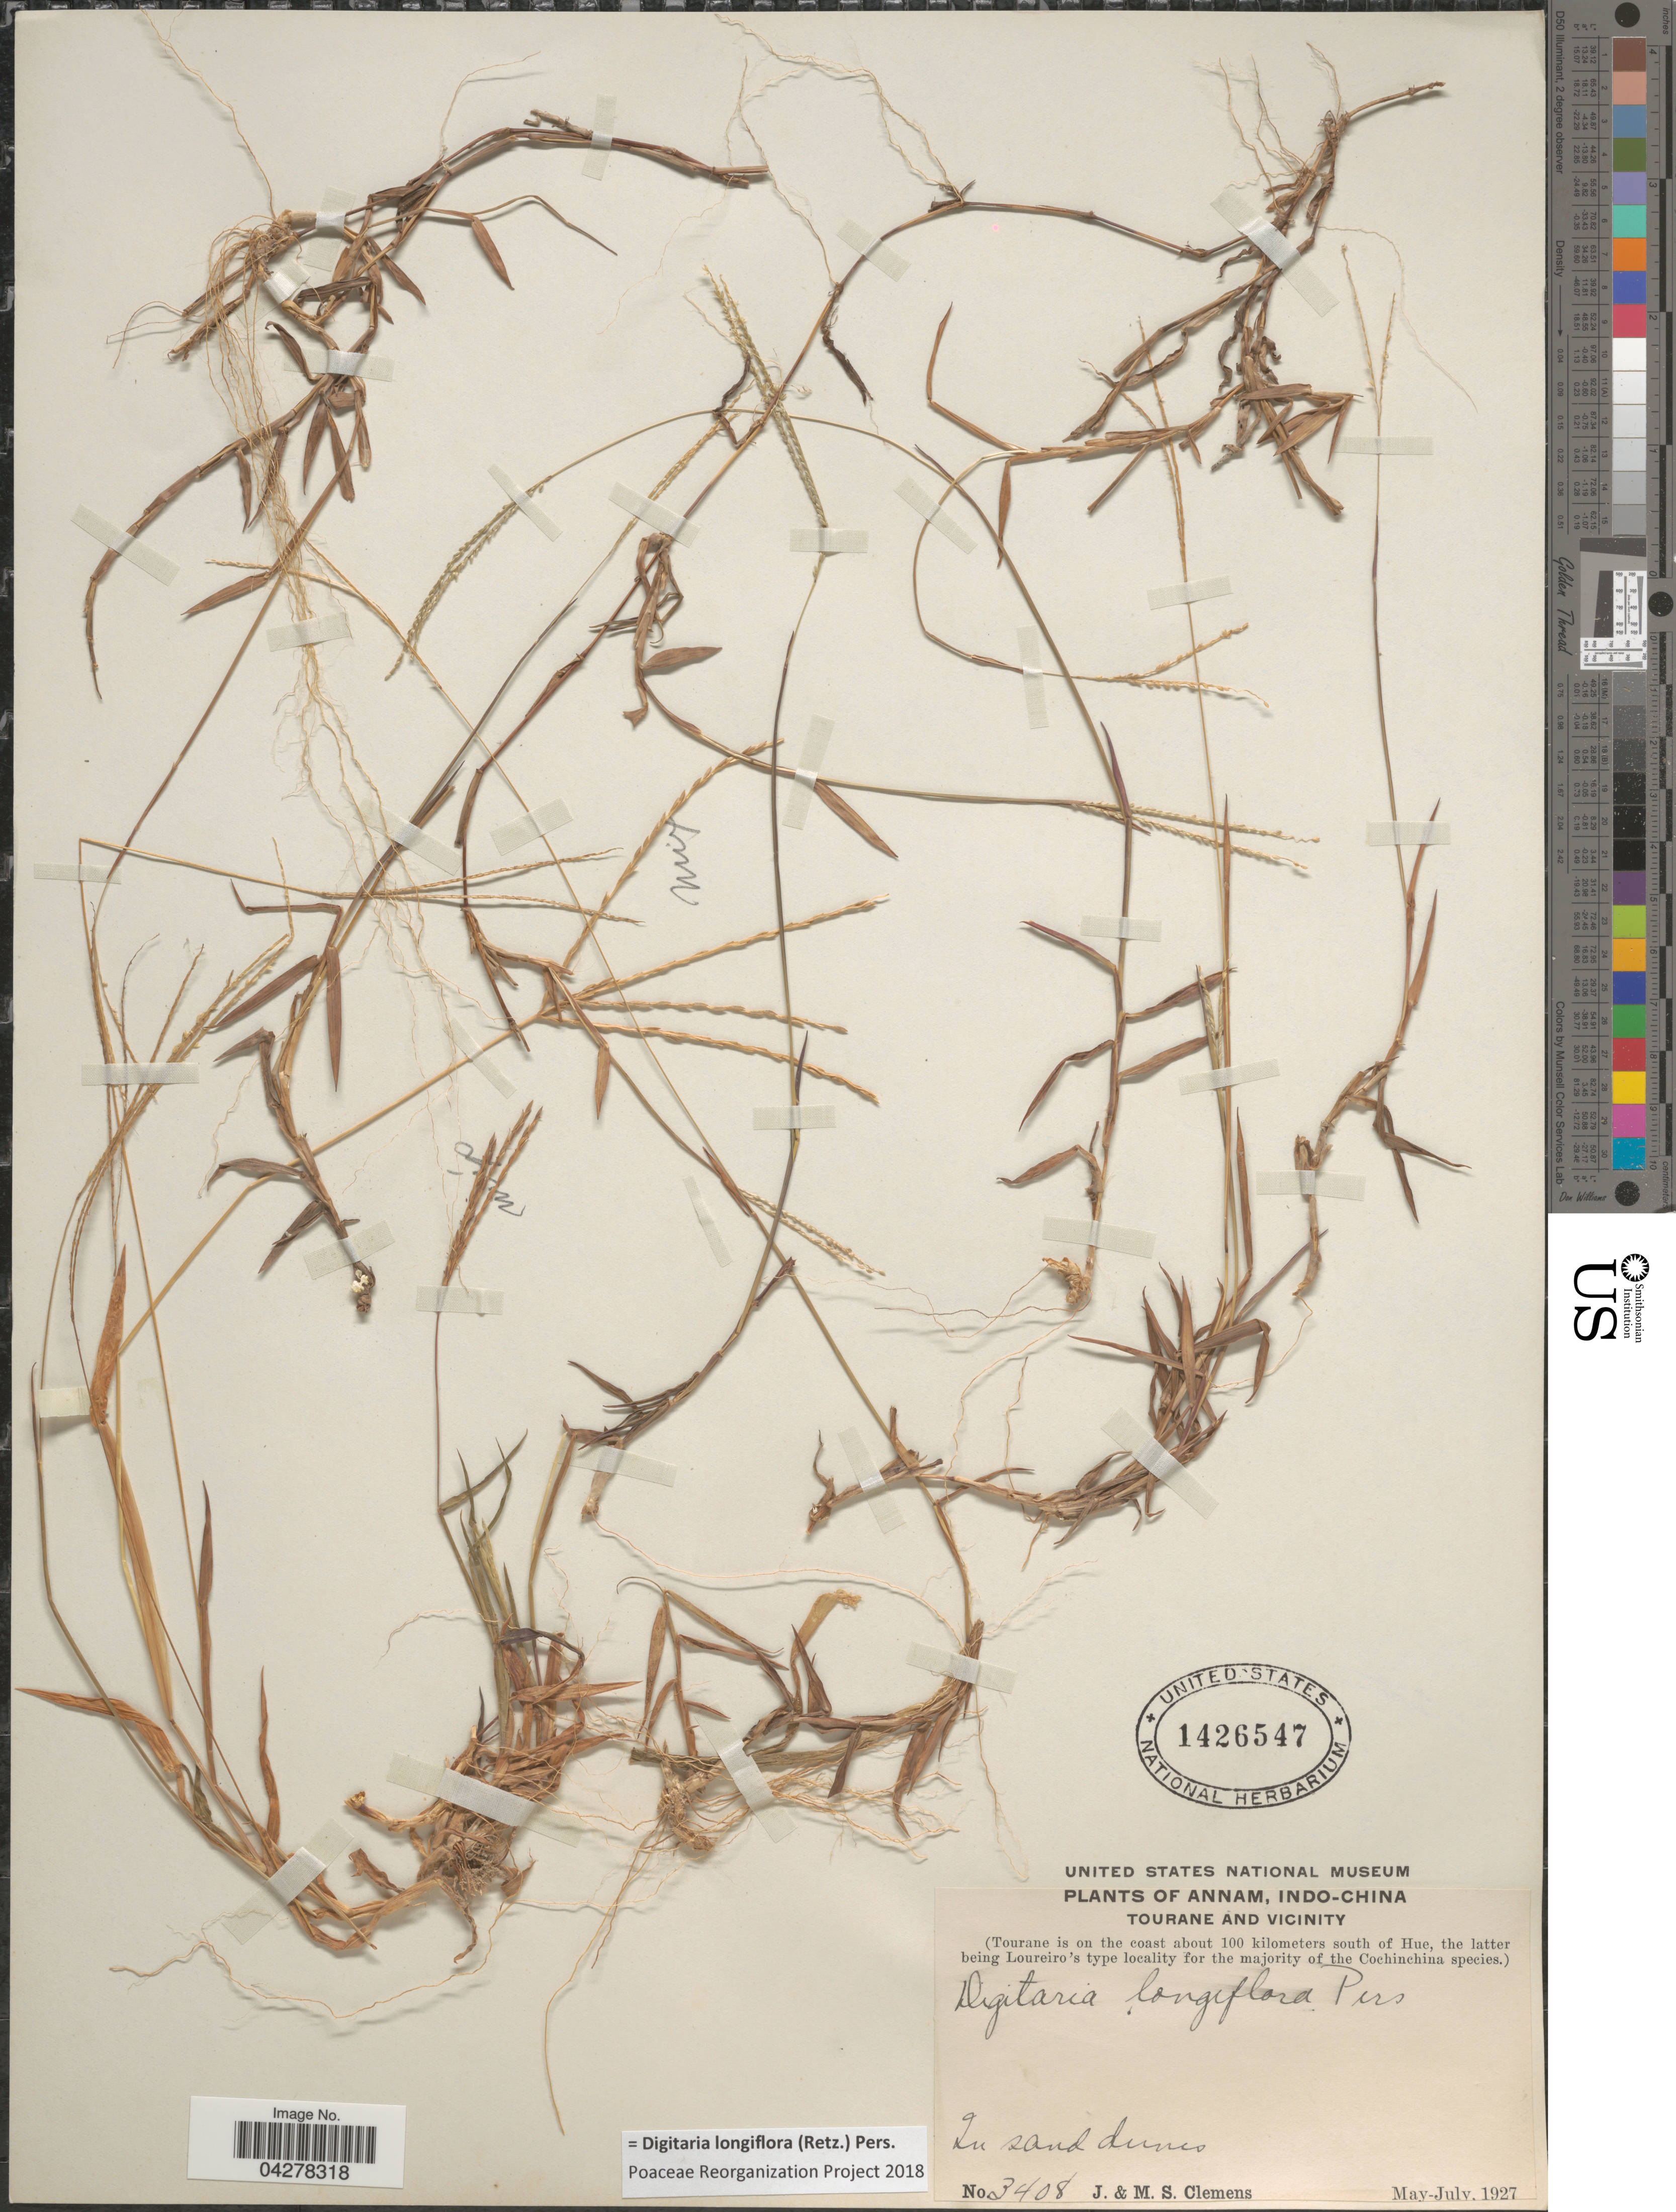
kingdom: Plantae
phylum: Tracheophyta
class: Liliopsida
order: Poales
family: Poaceae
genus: Digitaria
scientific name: Digitaria longiflora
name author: (Retz.) Pers.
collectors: J. Clemens & M. S. Clemens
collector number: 3408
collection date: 1927-05/1927-07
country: Vietnam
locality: Annam. Tourane and vicinity. In sand dunes.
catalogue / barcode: US 1426547